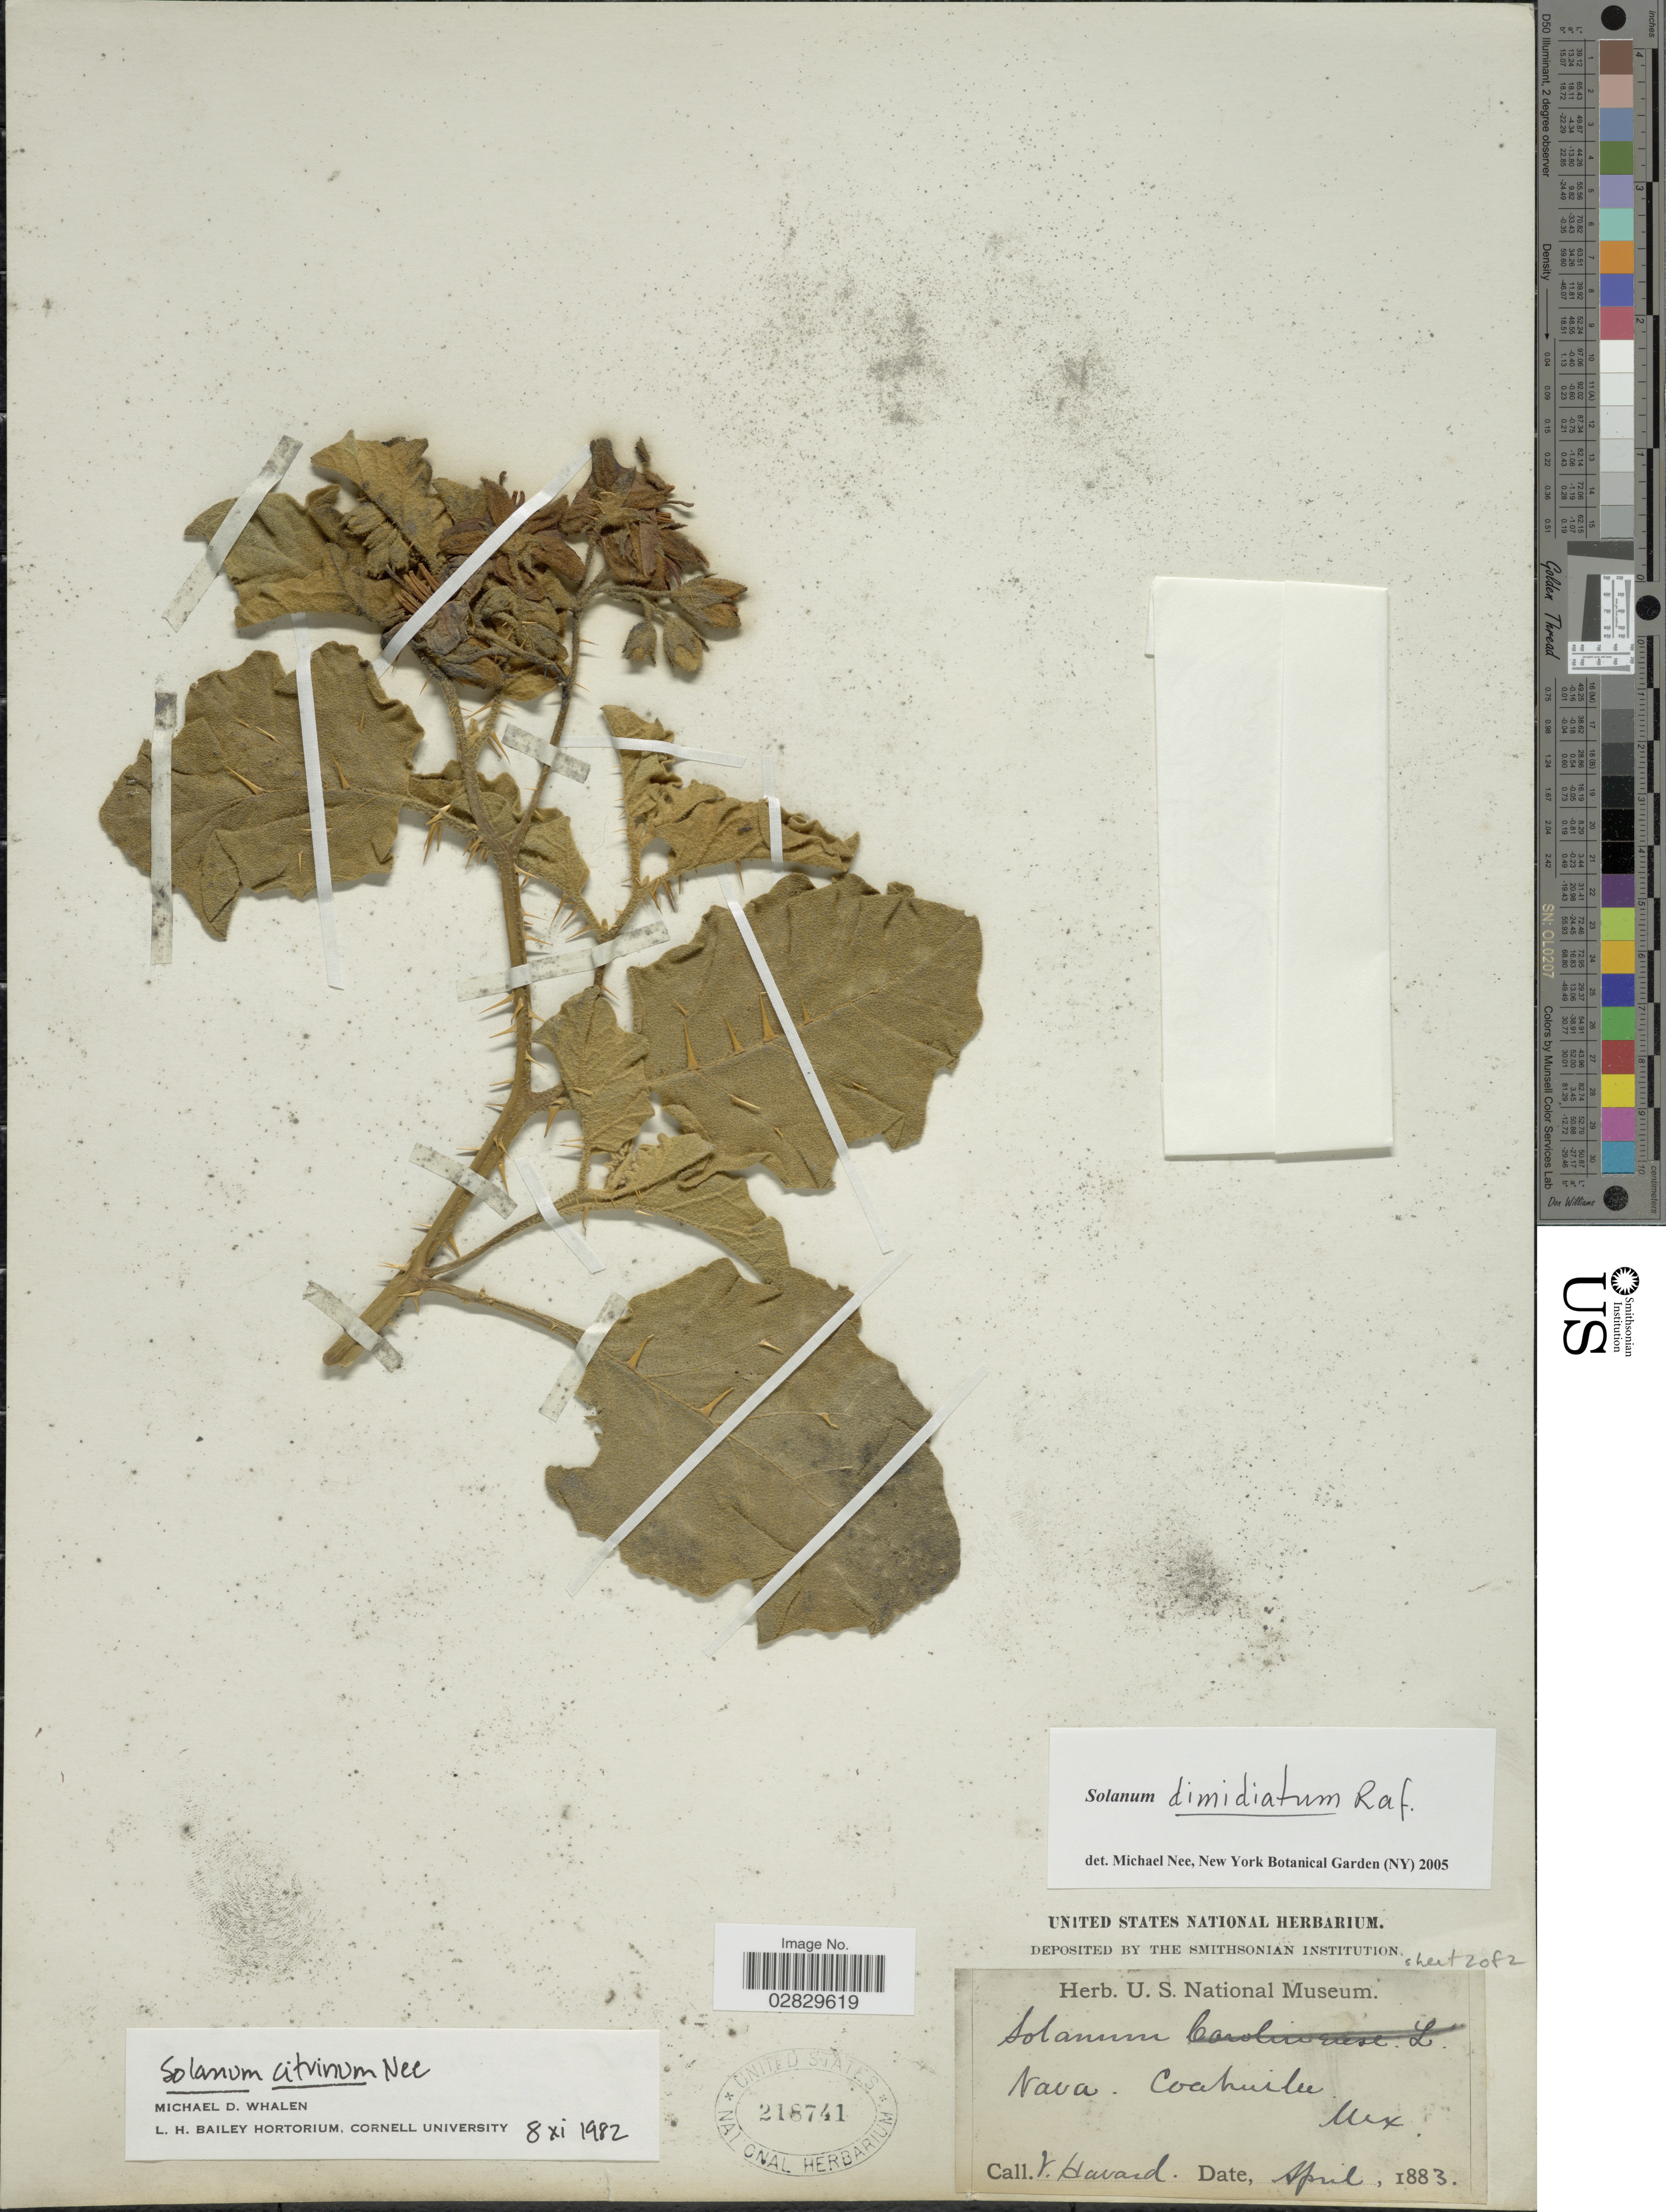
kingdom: Plantae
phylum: Tracheophyta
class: Magnoliopsida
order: Solanales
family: Solanaceae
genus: Solanum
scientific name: Solanum dimidiatum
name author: Raf.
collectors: V. Havard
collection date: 1883-04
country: Mexico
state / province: Coahuila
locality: Nava.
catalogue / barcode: US 218741